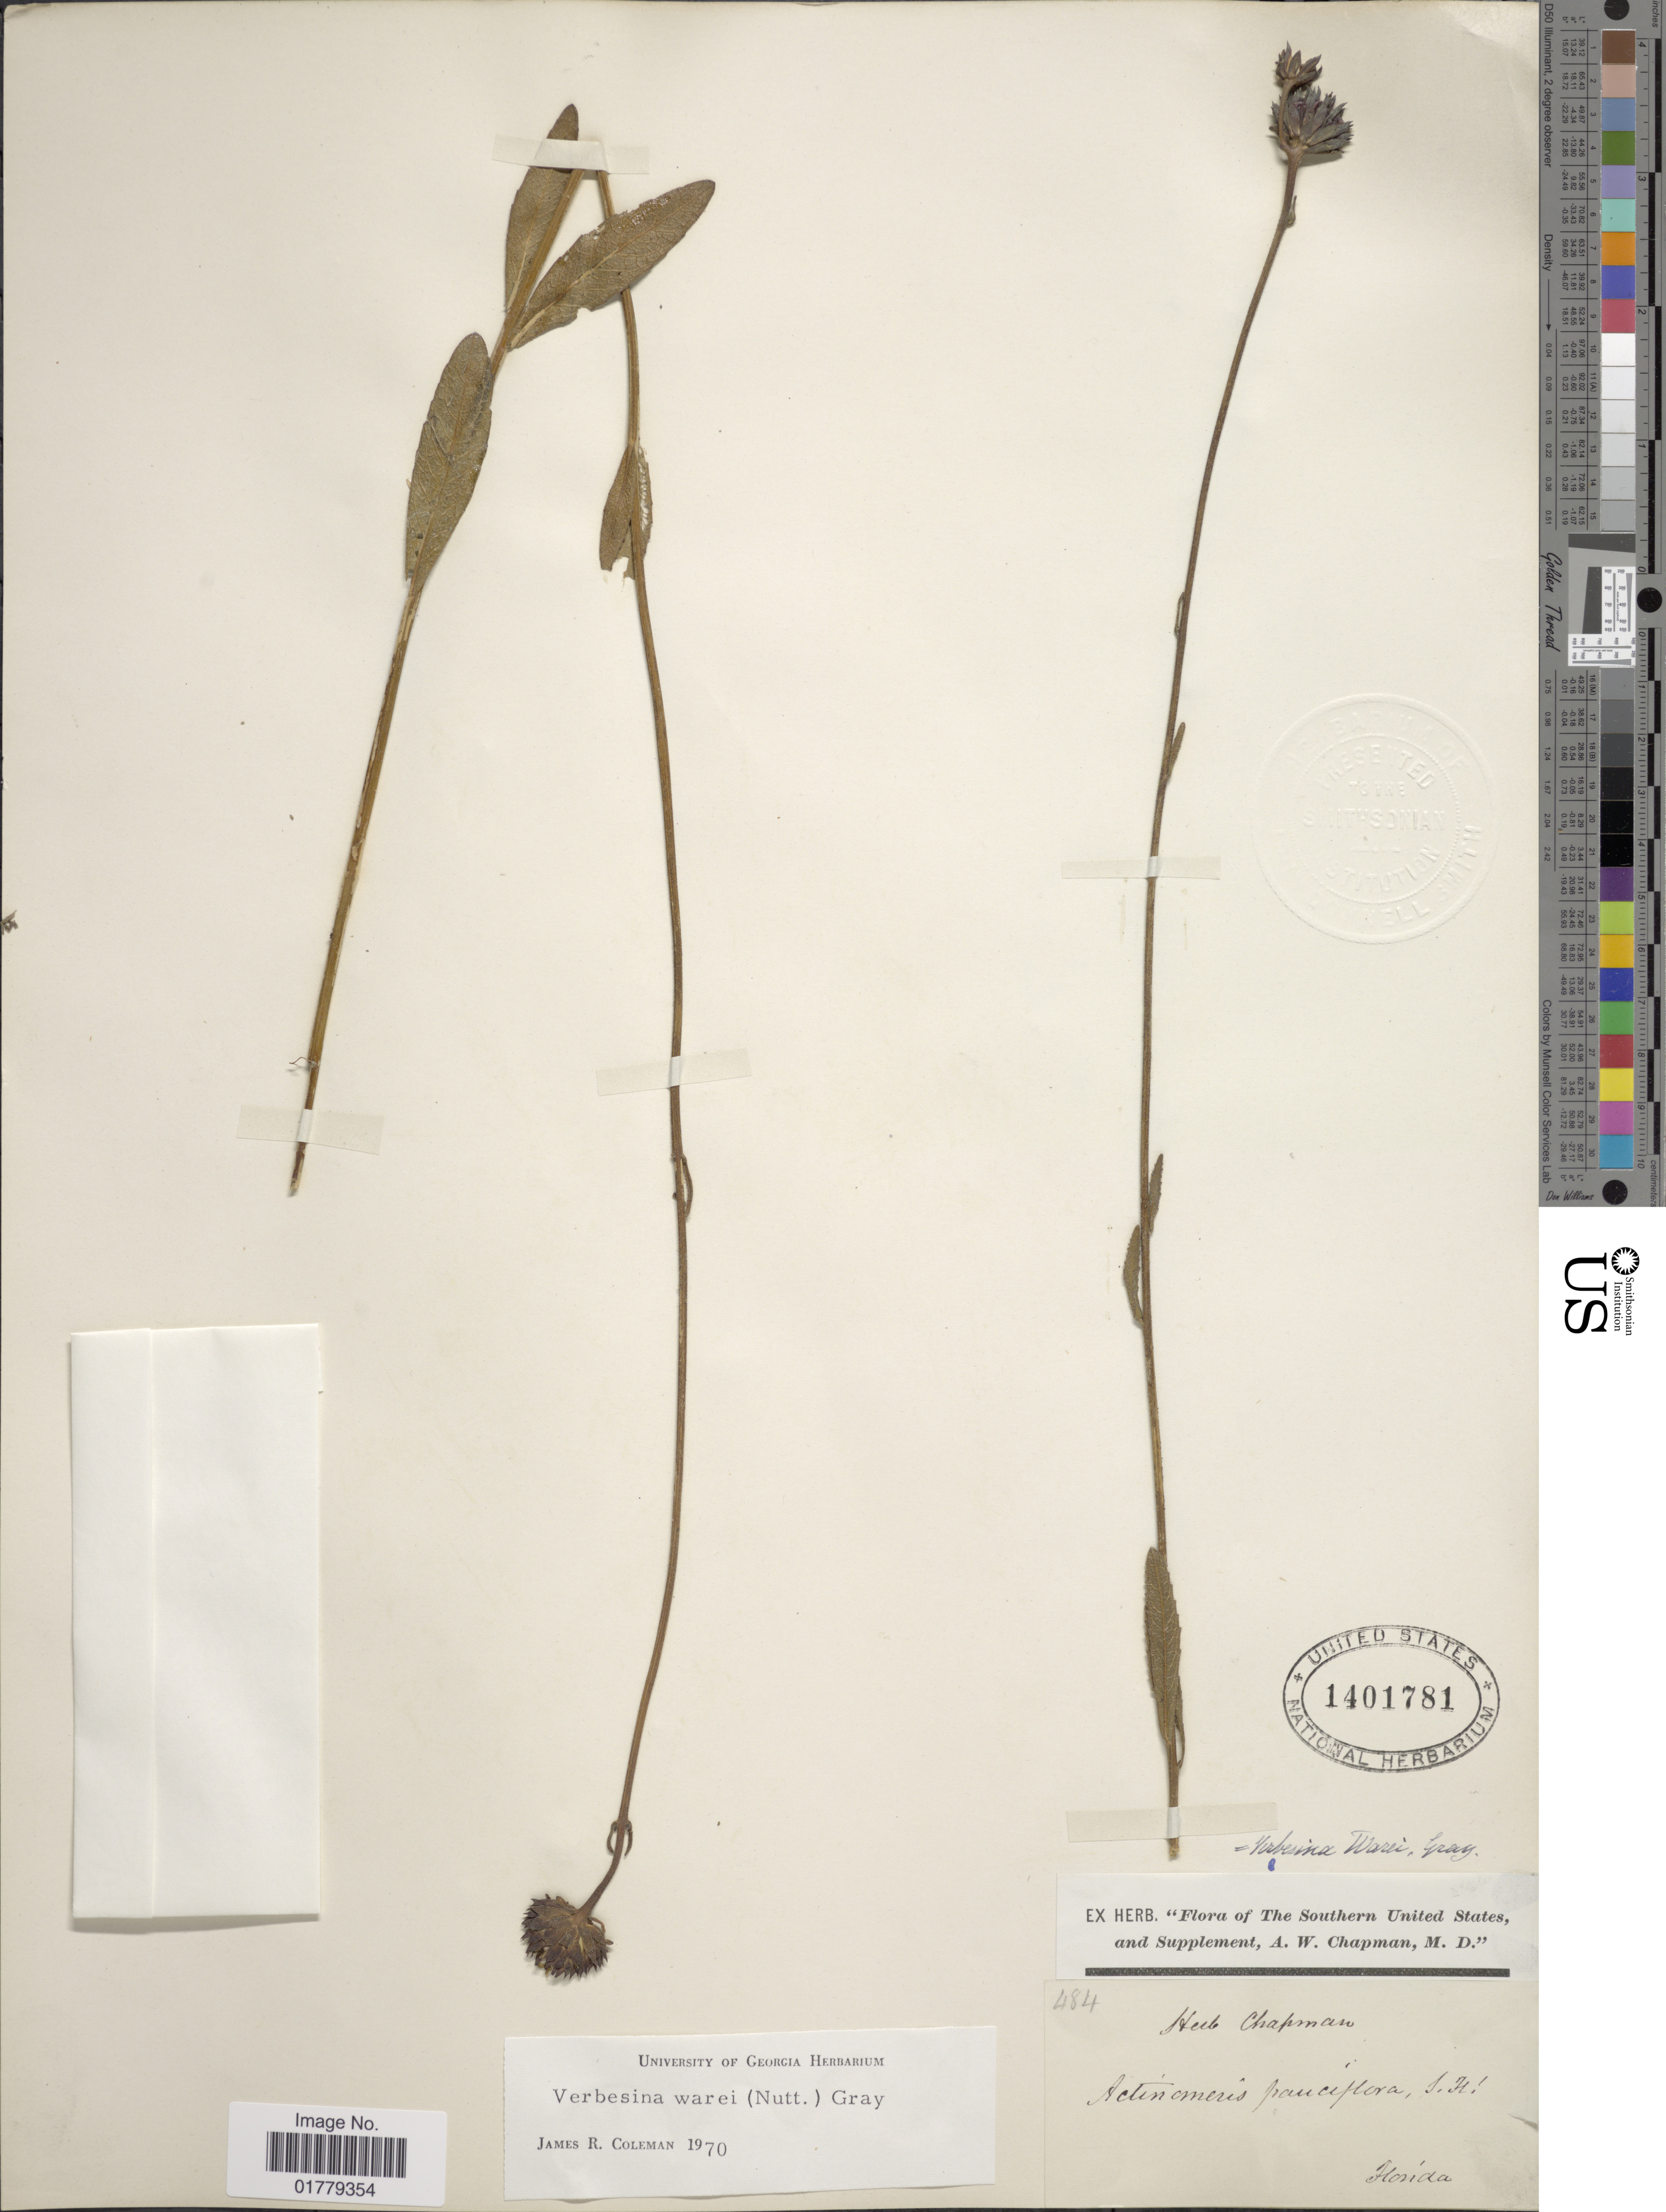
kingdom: Plantae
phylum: Tracheophyta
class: Magnoliopsida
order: Asterales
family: Asteraceae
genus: Verbesina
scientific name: Verbesina warei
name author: (Nutt.) A. Gray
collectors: A. W. Chapman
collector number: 484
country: United States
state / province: Florida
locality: Southern United States, and Supplement. Florida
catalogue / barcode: US 1401781